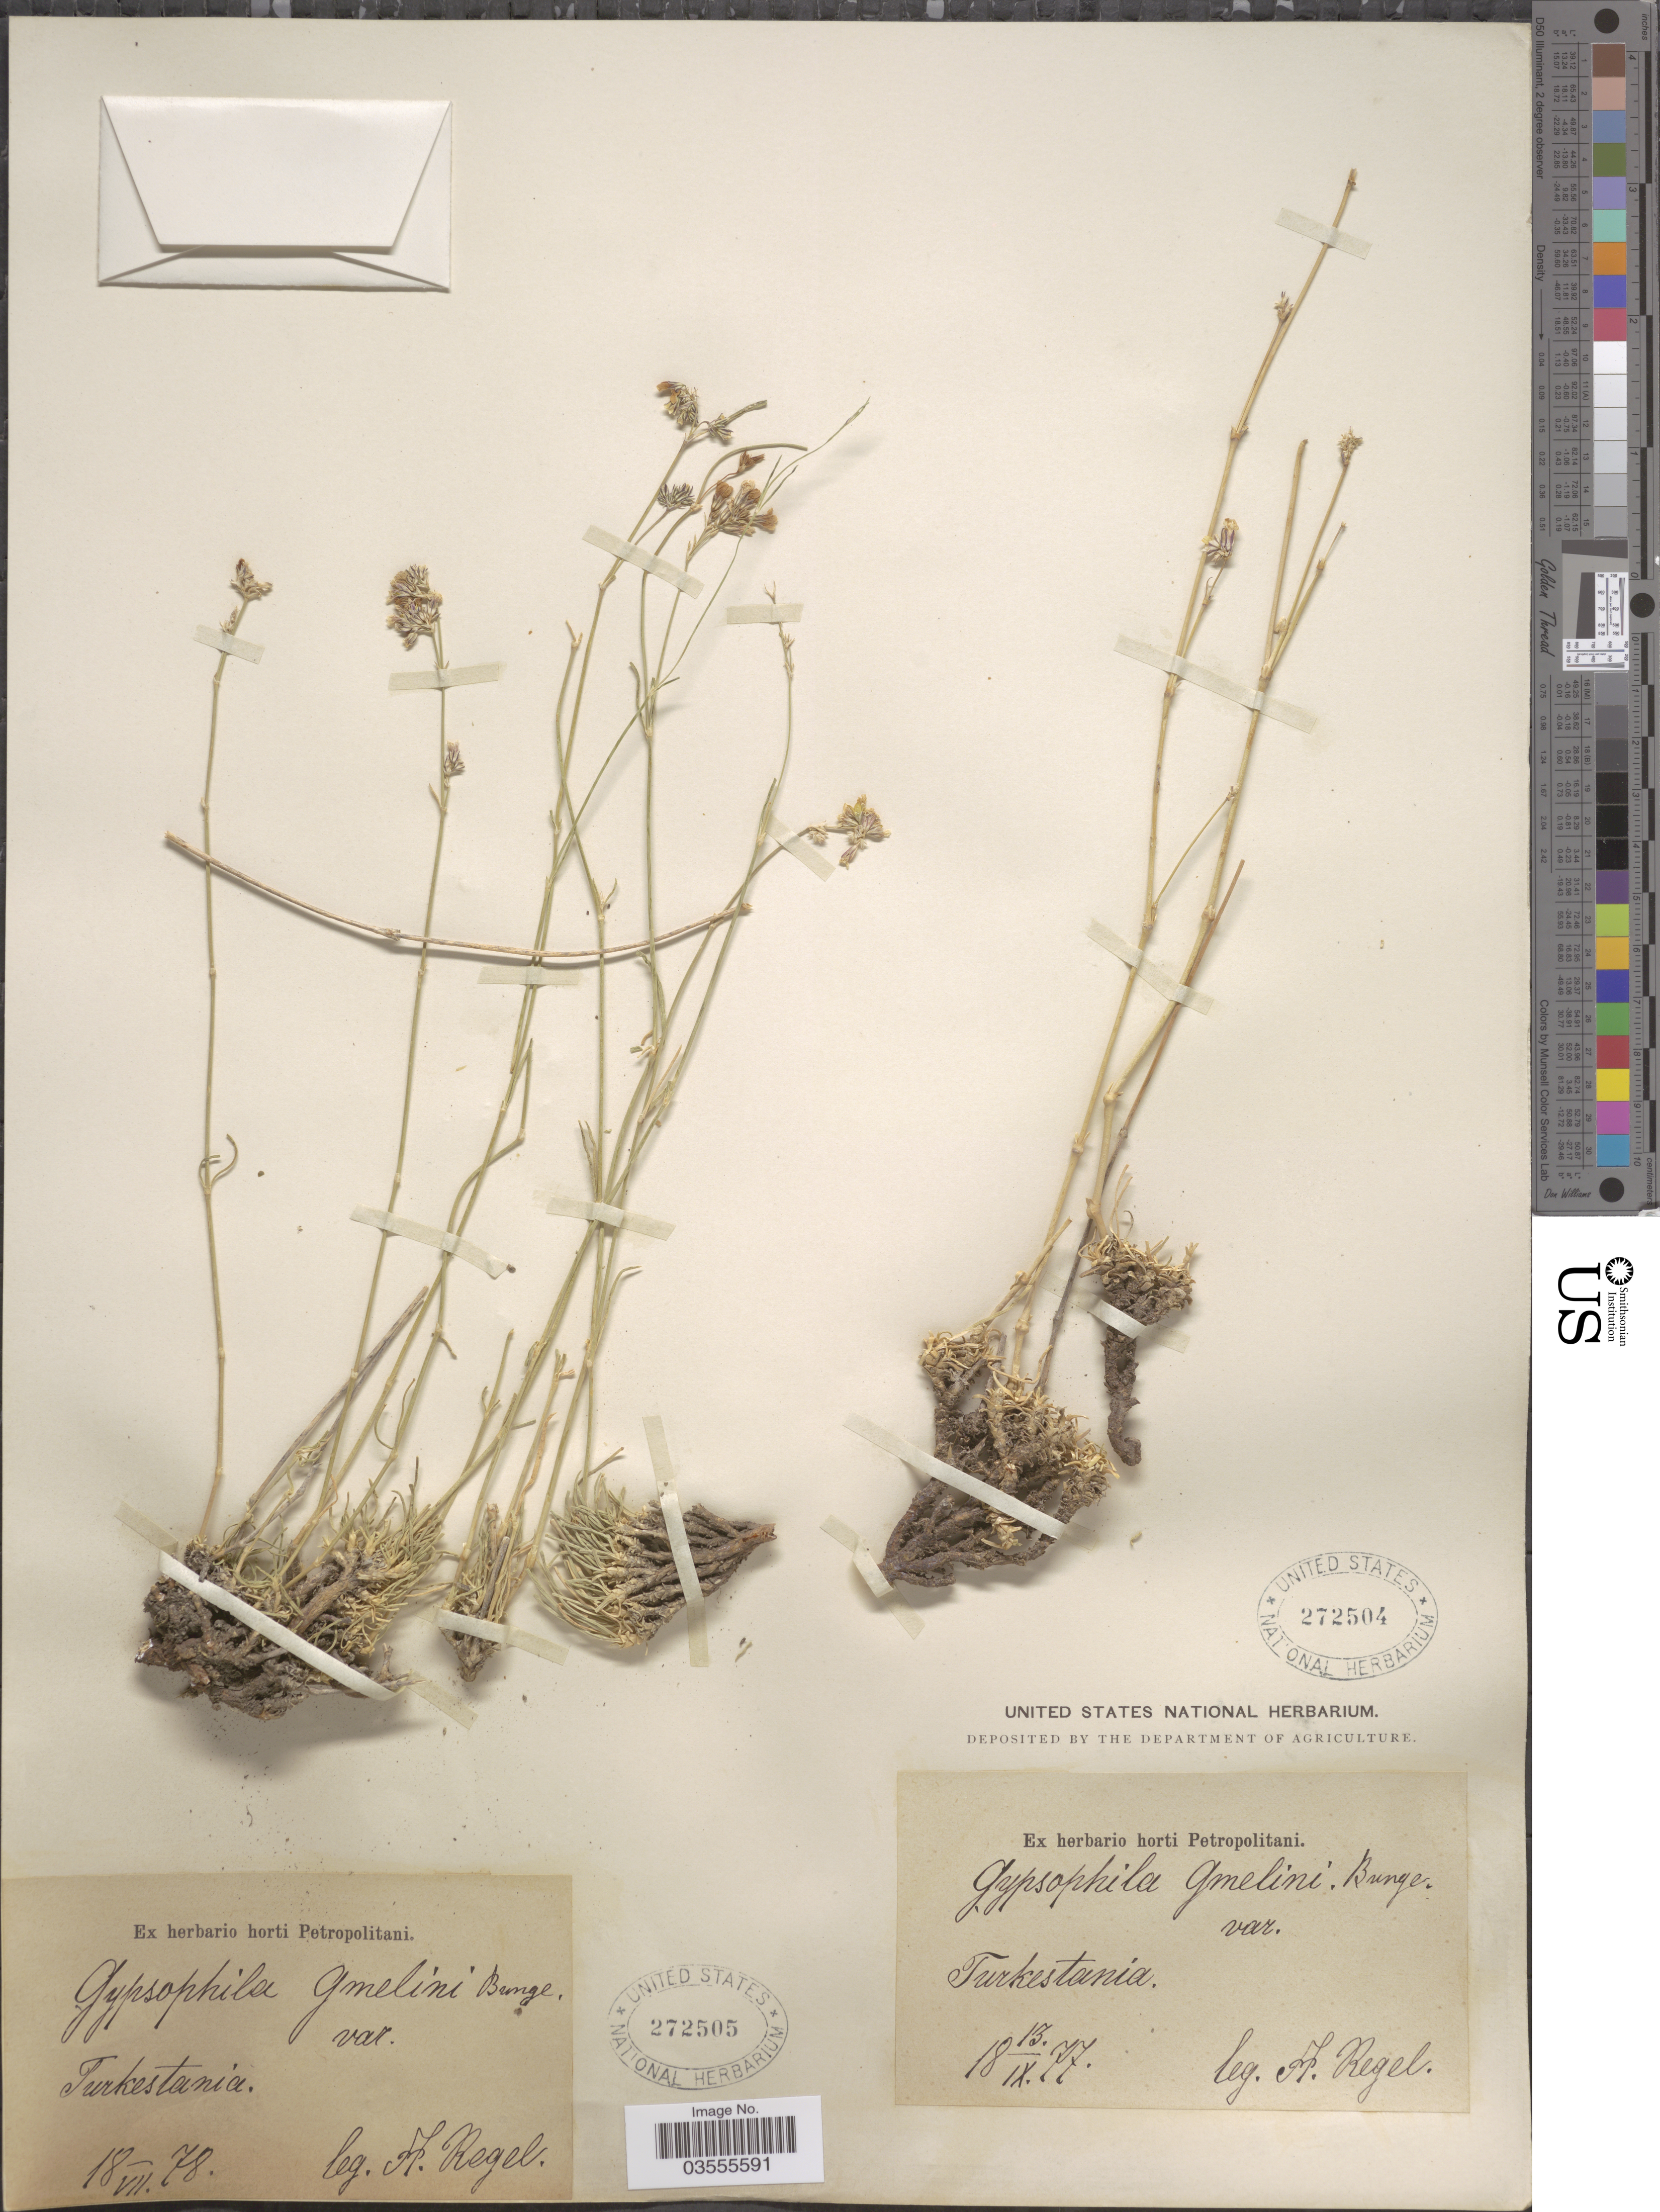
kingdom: Plantae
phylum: Tracheophyta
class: Magnoliopsida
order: Caryophyllales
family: Caryophyllaceae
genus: Gypsophila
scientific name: Gypsophila patrinii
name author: Ser.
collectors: A. Regel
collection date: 1877-09-13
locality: Turkestania.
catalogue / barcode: US 272504